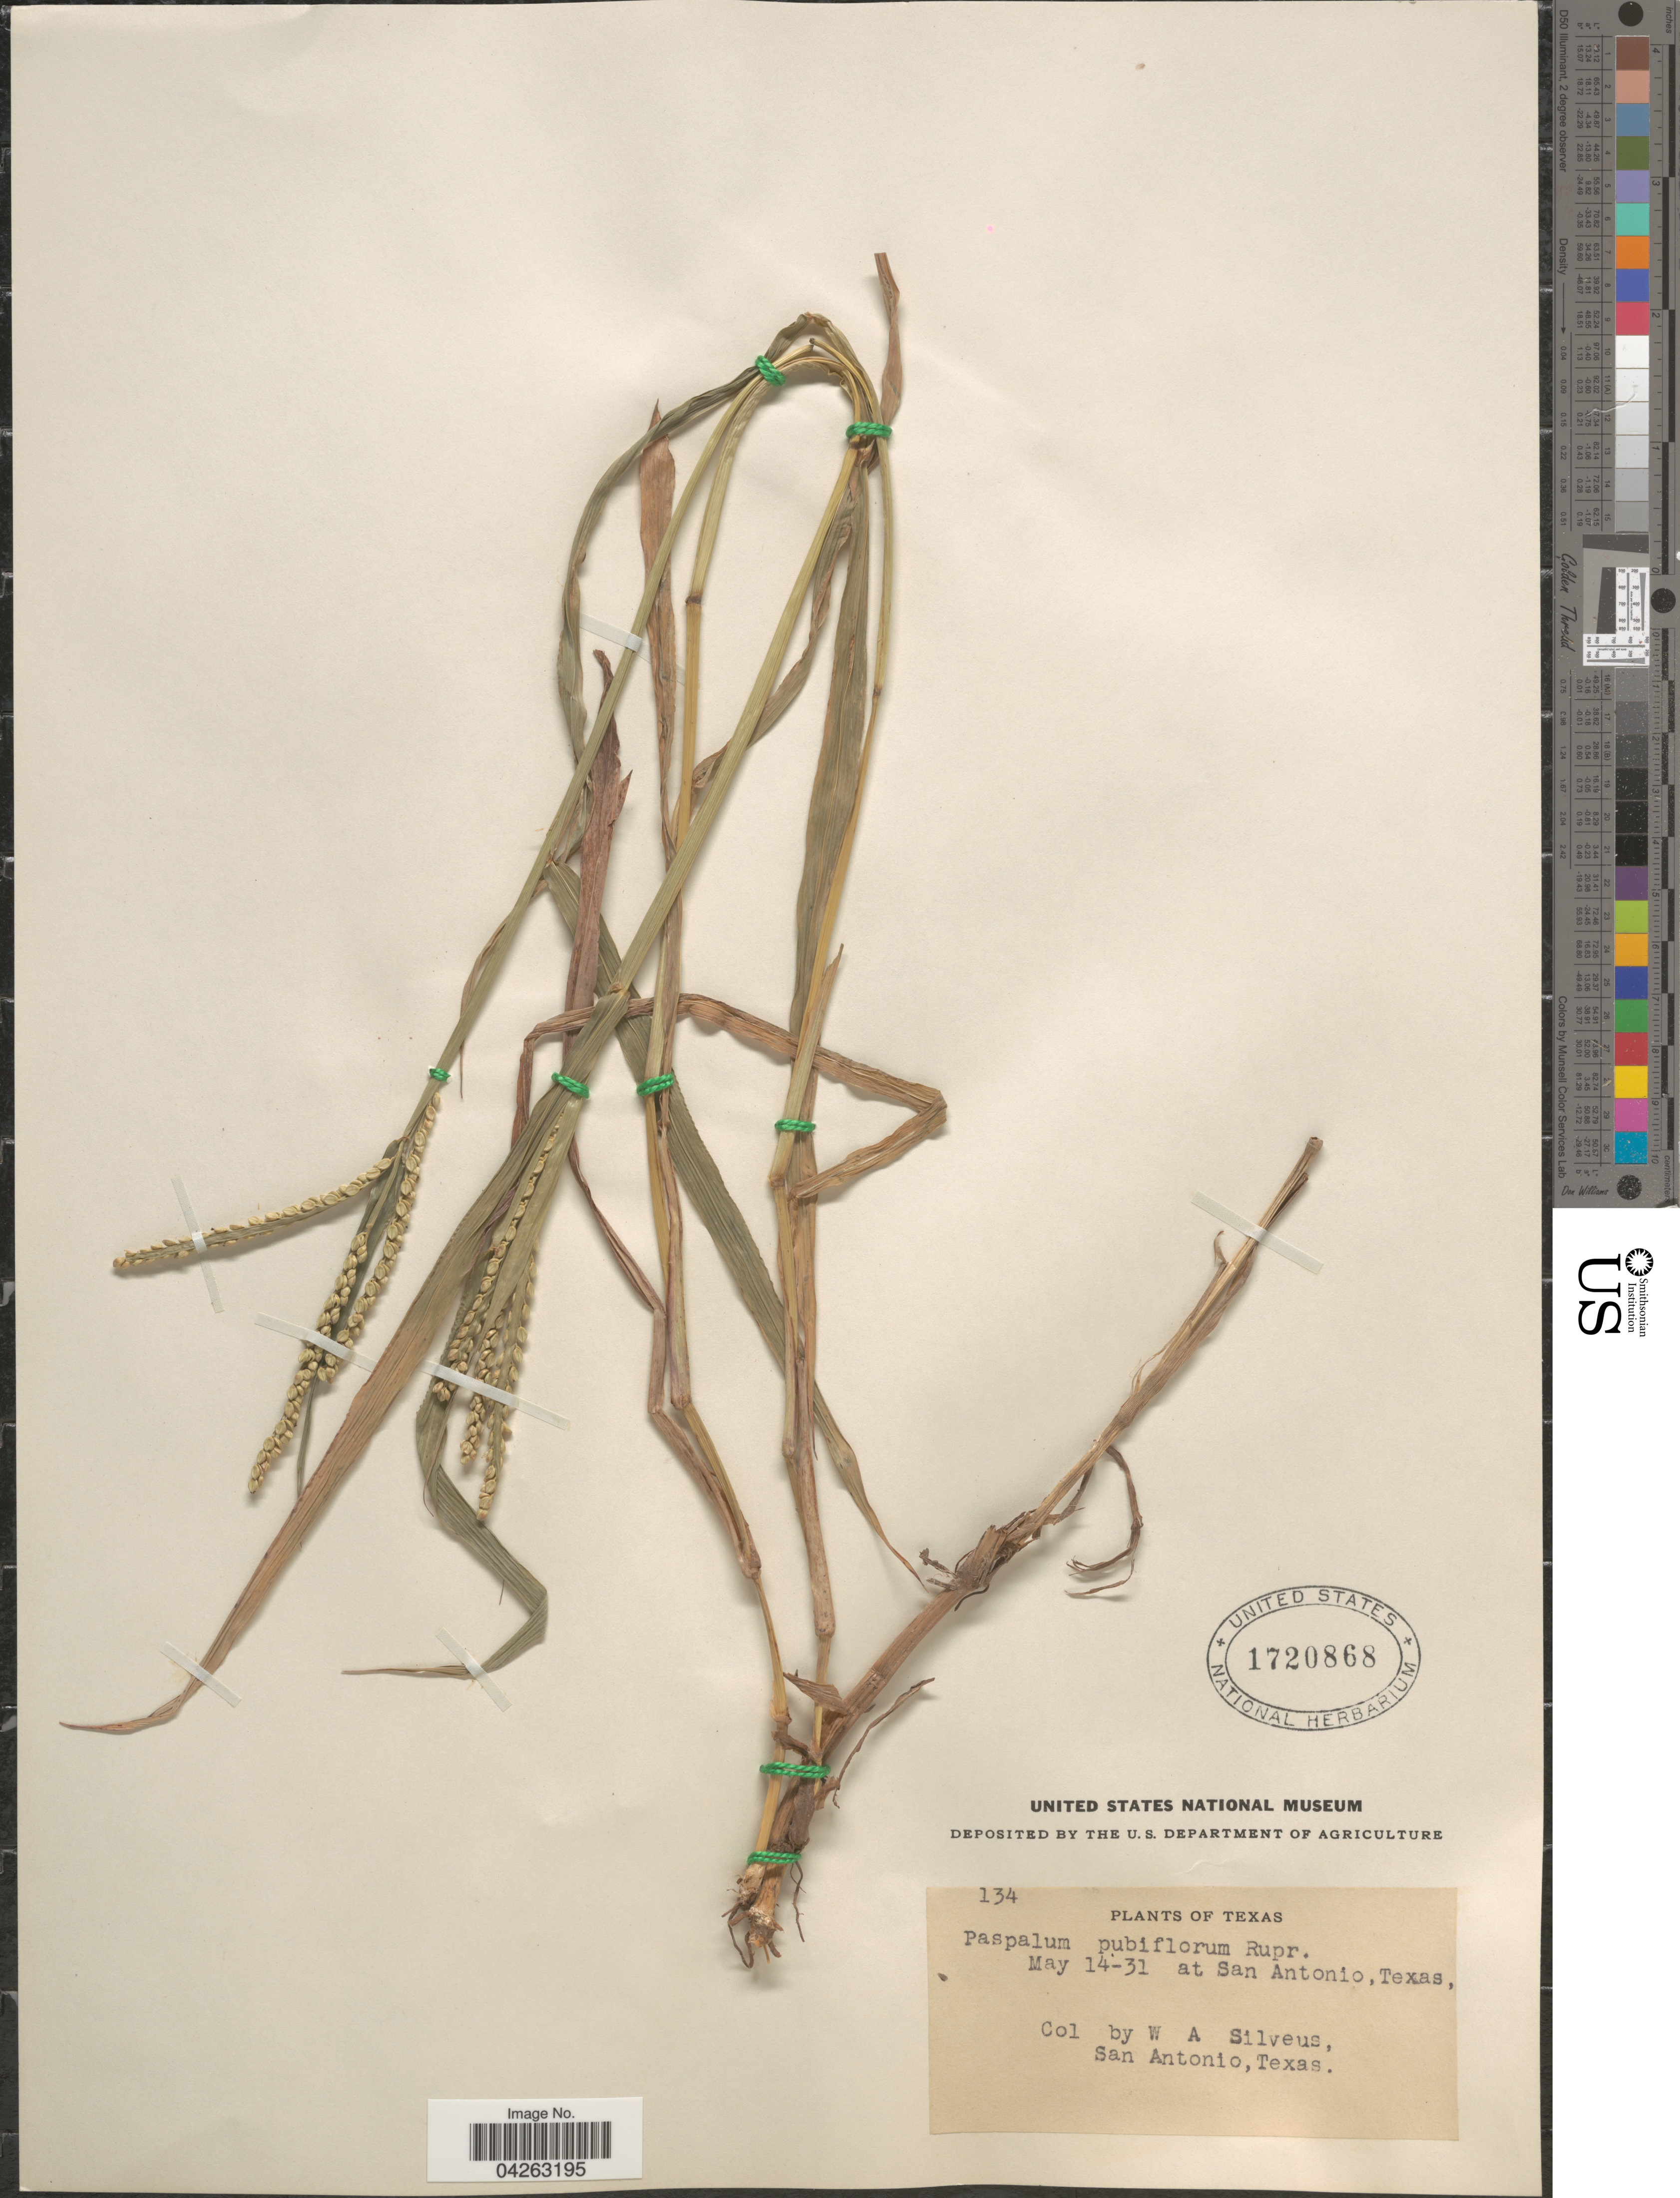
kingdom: Plantae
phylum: Tracheophyta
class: Liliopsida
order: Poales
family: Poaceae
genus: Paspalum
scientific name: Paspalum pubiflorum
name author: Rupr. ex E. Fourn.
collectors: W. Silveus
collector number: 134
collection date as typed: Transcribed d/m/y: 14/5/31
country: United States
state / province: Texas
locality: At San Antonio.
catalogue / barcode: US 1720868